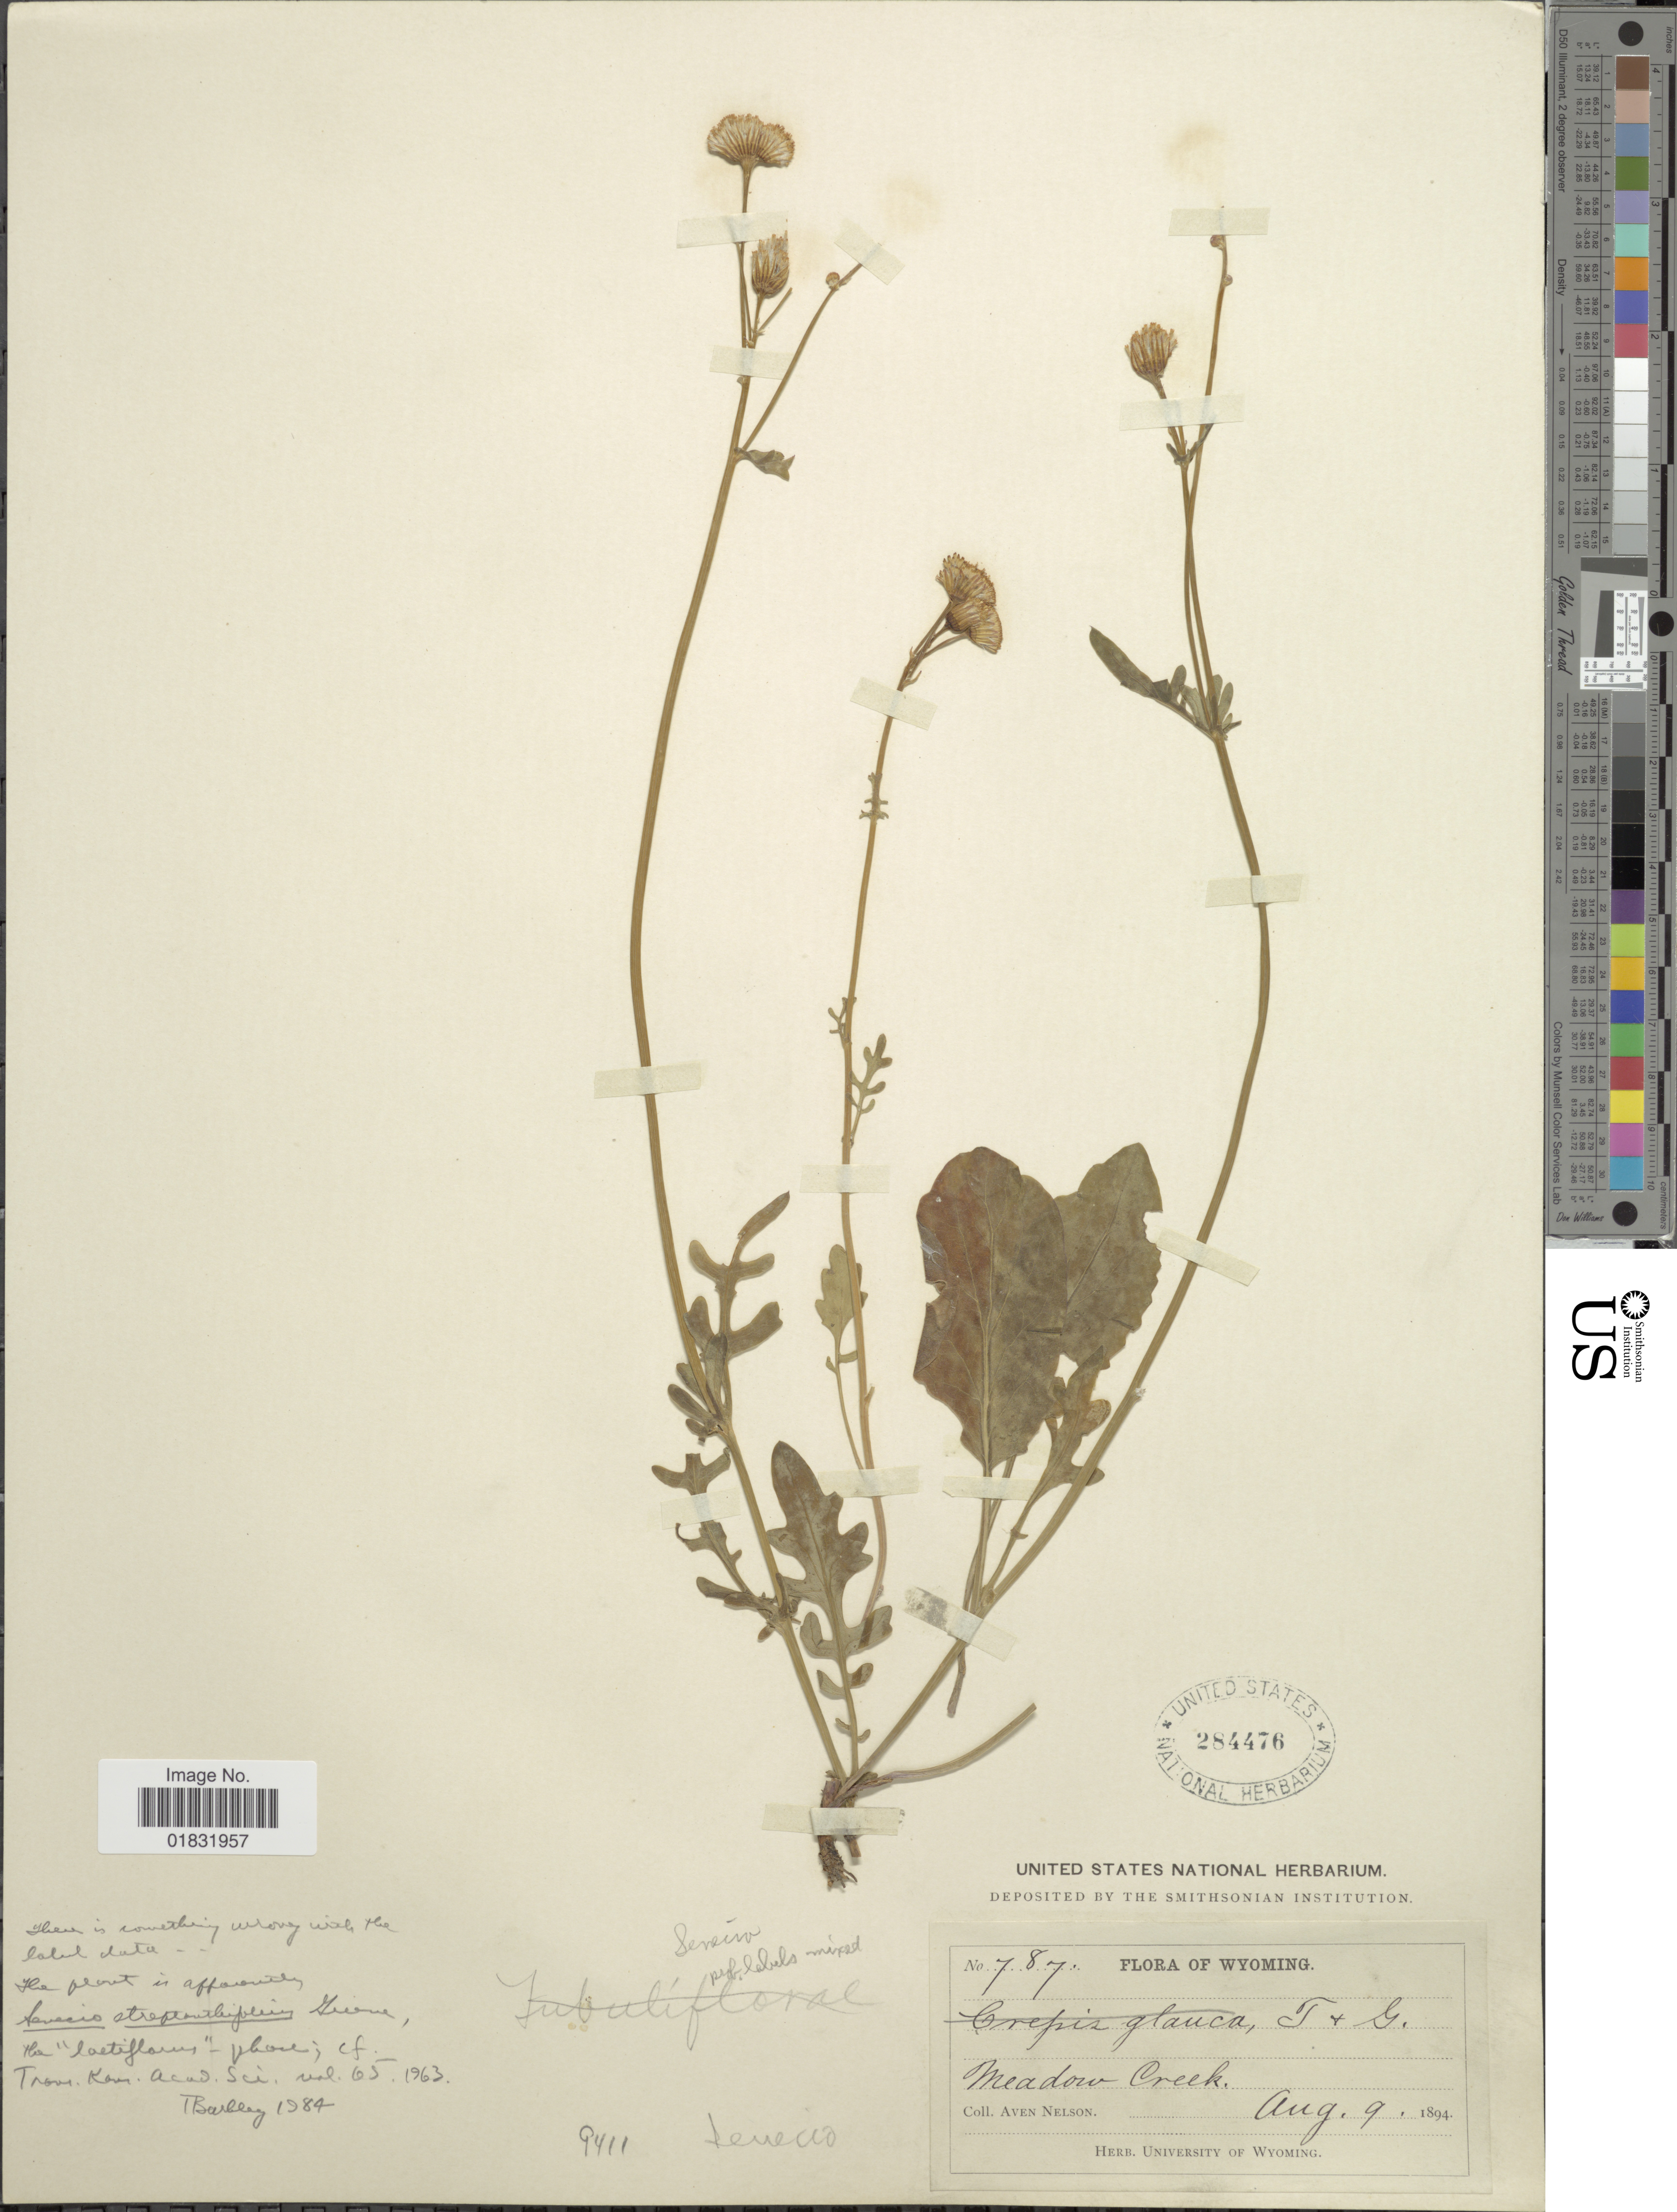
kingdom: Plantae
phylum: Tracheophyta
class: Magnoliopsida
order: Asterales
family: Asteraceae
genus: Packera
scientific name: Packera streptanthifolia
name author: (Greene) W.A. Weber & Á. Löve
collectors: A. Nelson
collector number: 787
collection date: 1894-08-09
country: United States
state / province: Wyoming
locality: Meadow Creek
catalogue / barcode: US 284476